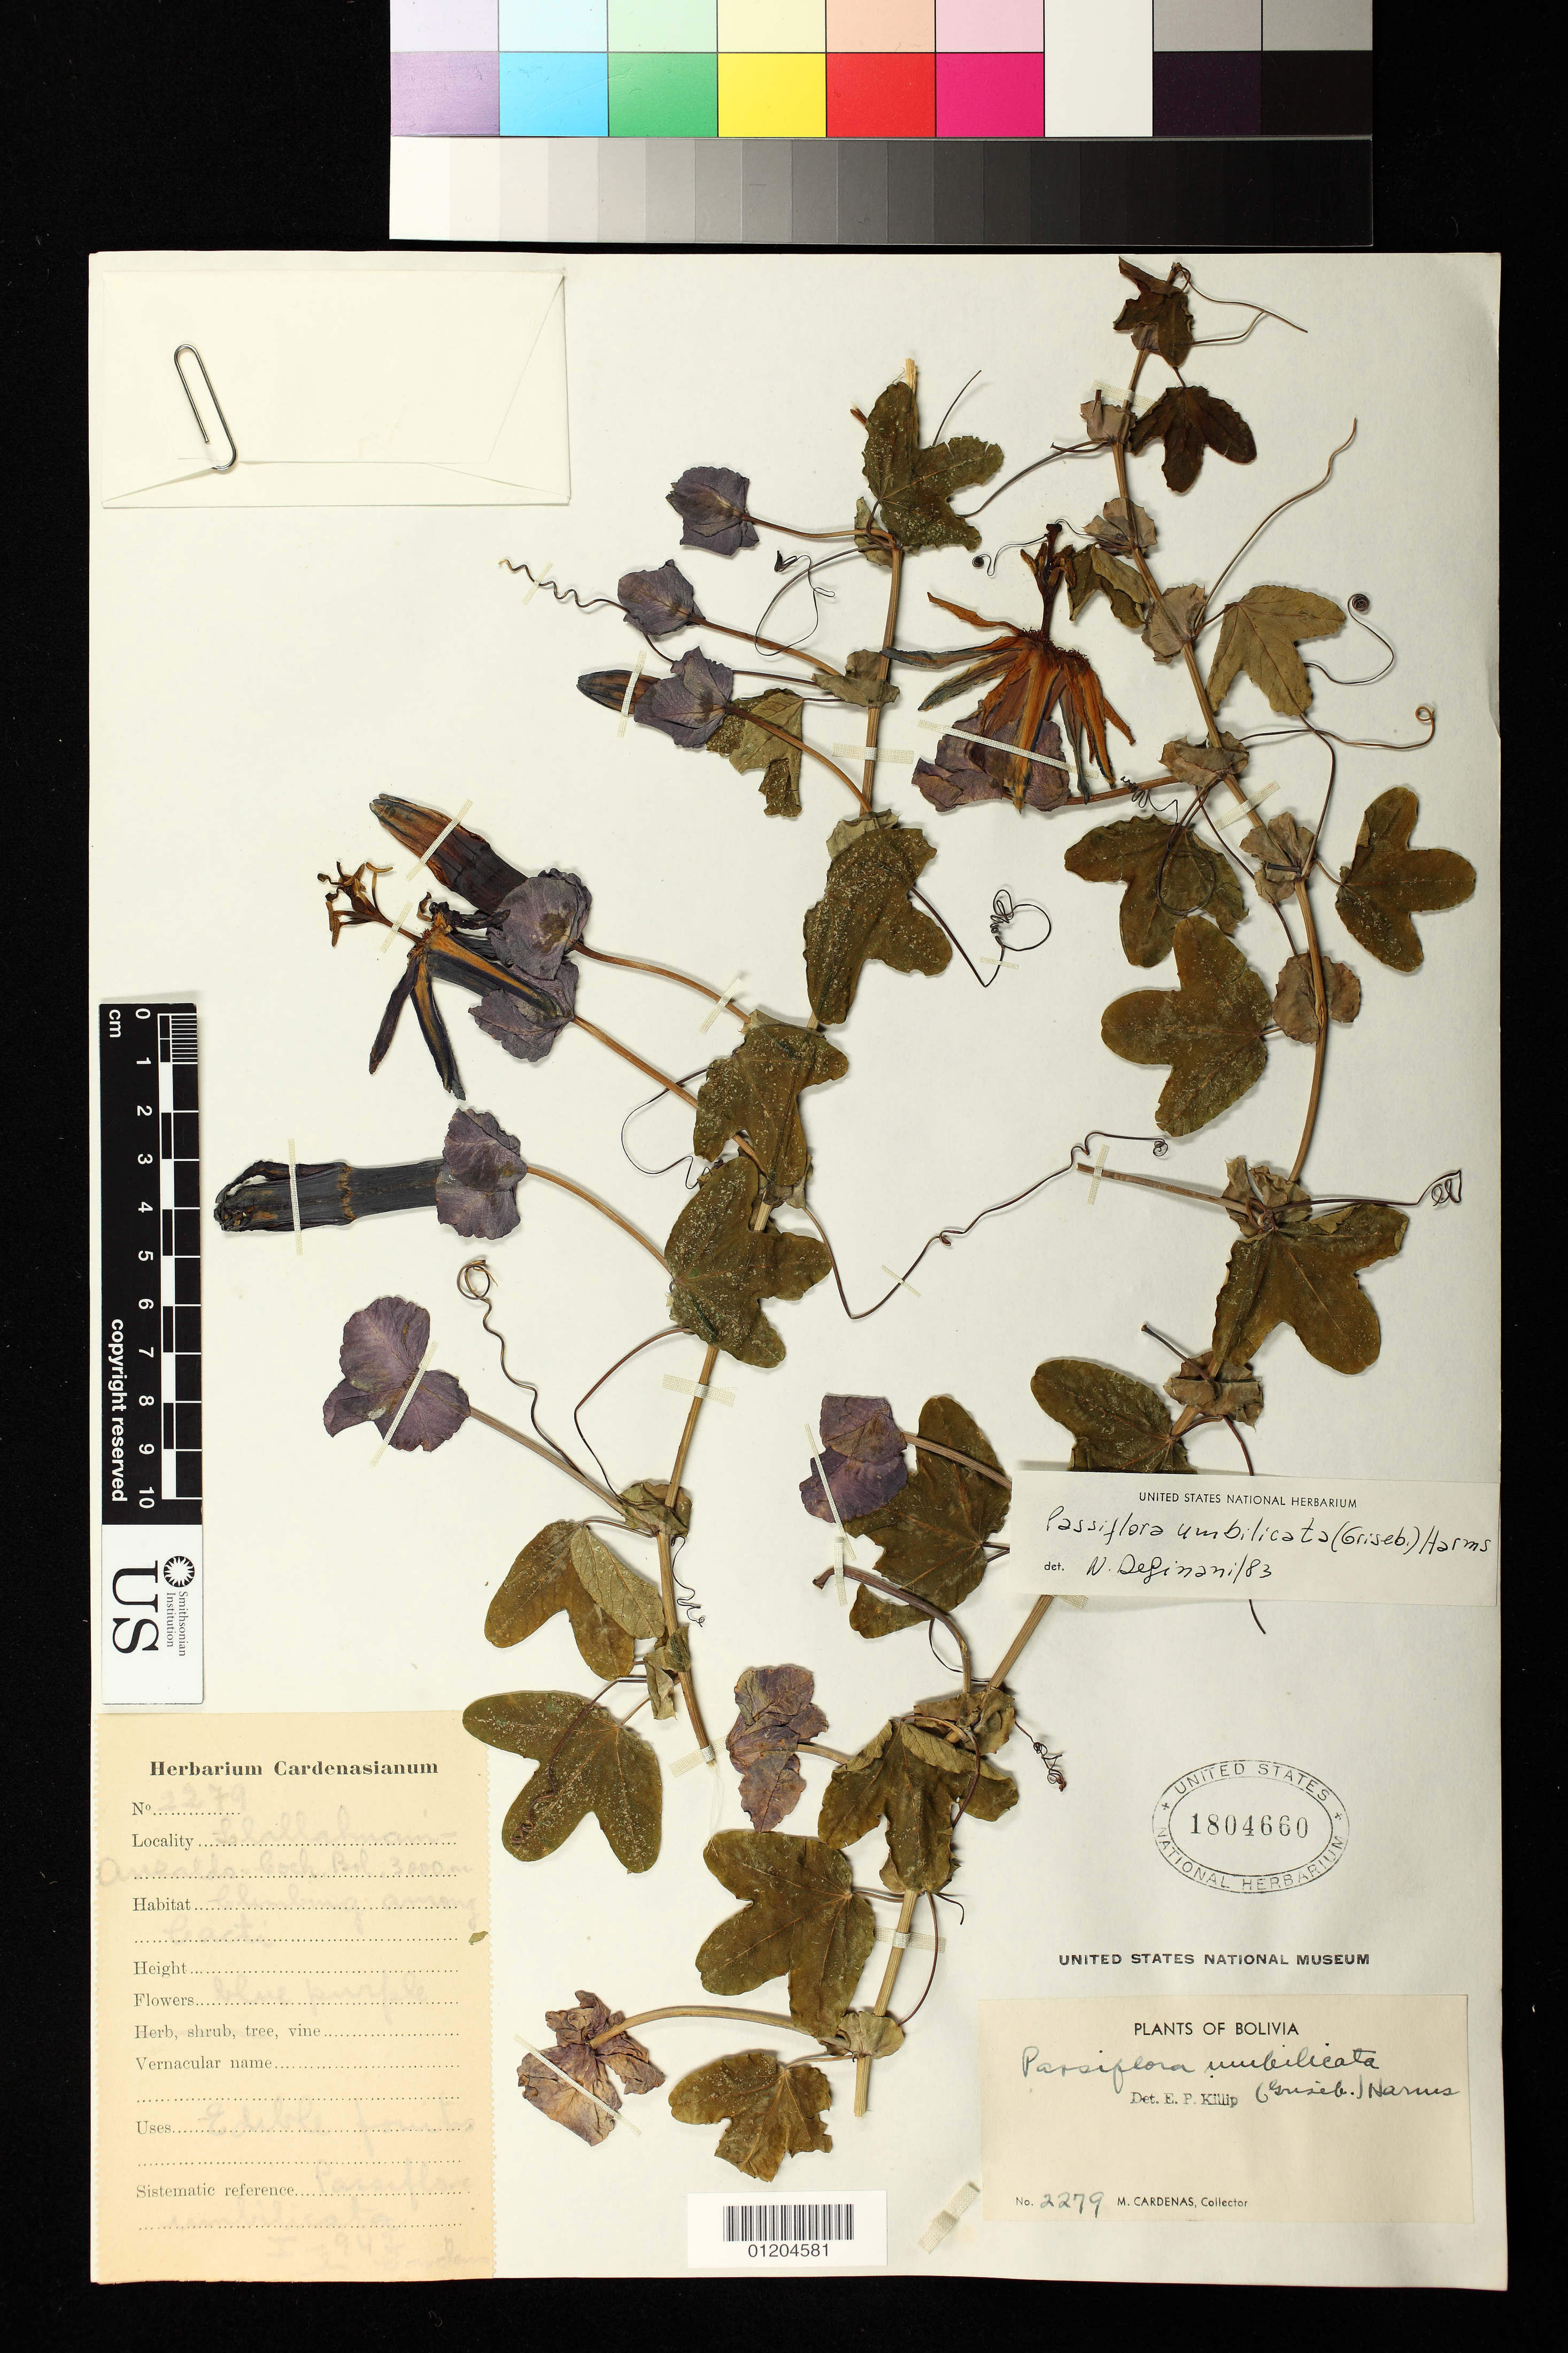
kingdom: Plantae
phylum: Tracheophyta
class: Magnoliopsida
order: Malpighiales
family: Passifloraceae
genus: Passiflora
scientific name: Passiflora umbilicata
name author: (Griseb.) Harms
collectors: M. Cárdenas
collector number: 2279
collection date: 1942-01-01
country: Bolivia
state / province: Cochabamba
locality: Llallagua - Anzaldo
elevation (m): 3000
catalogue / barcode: US 1804660